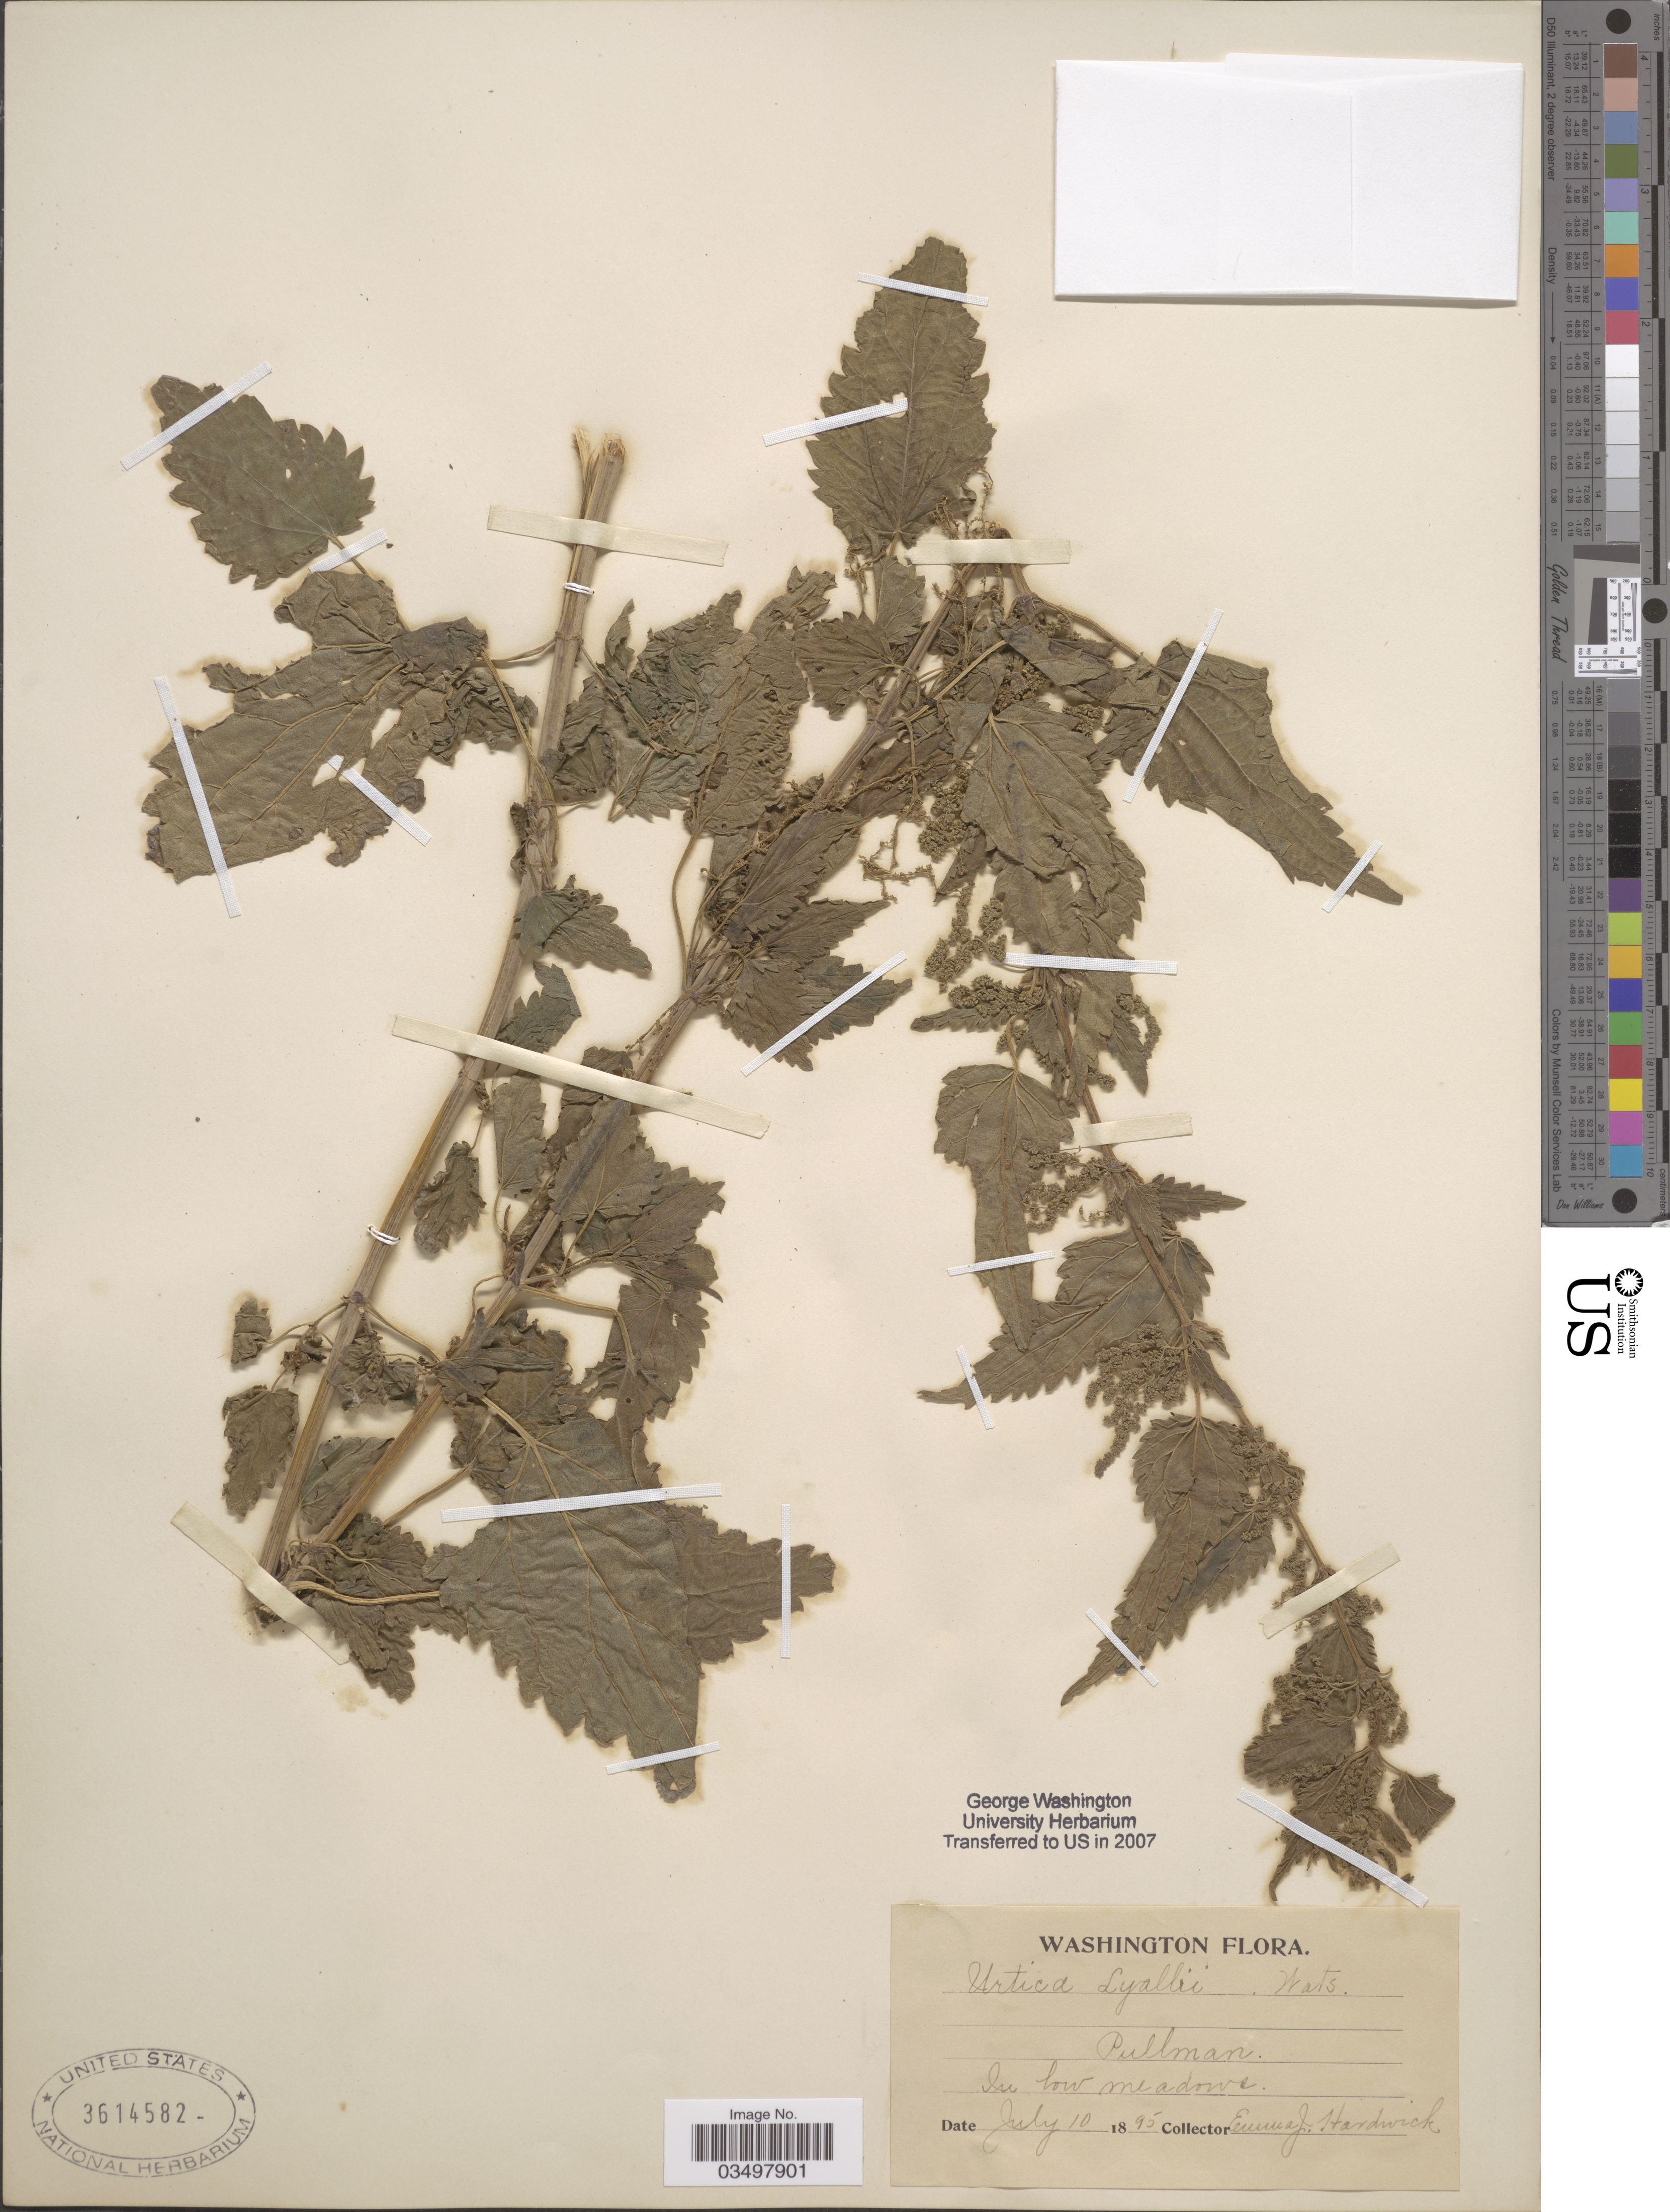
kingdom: Plantae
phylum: Tracheophyta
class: Magnoliopsida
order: Rosales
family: Urticaceae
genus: Urtica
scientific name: Urtica lyallii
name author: S. Watson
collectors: E. Hardwick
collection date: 1895-07-10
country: United States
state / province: Washington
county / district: Whitman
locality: Pullman.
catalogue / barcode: US 3614582